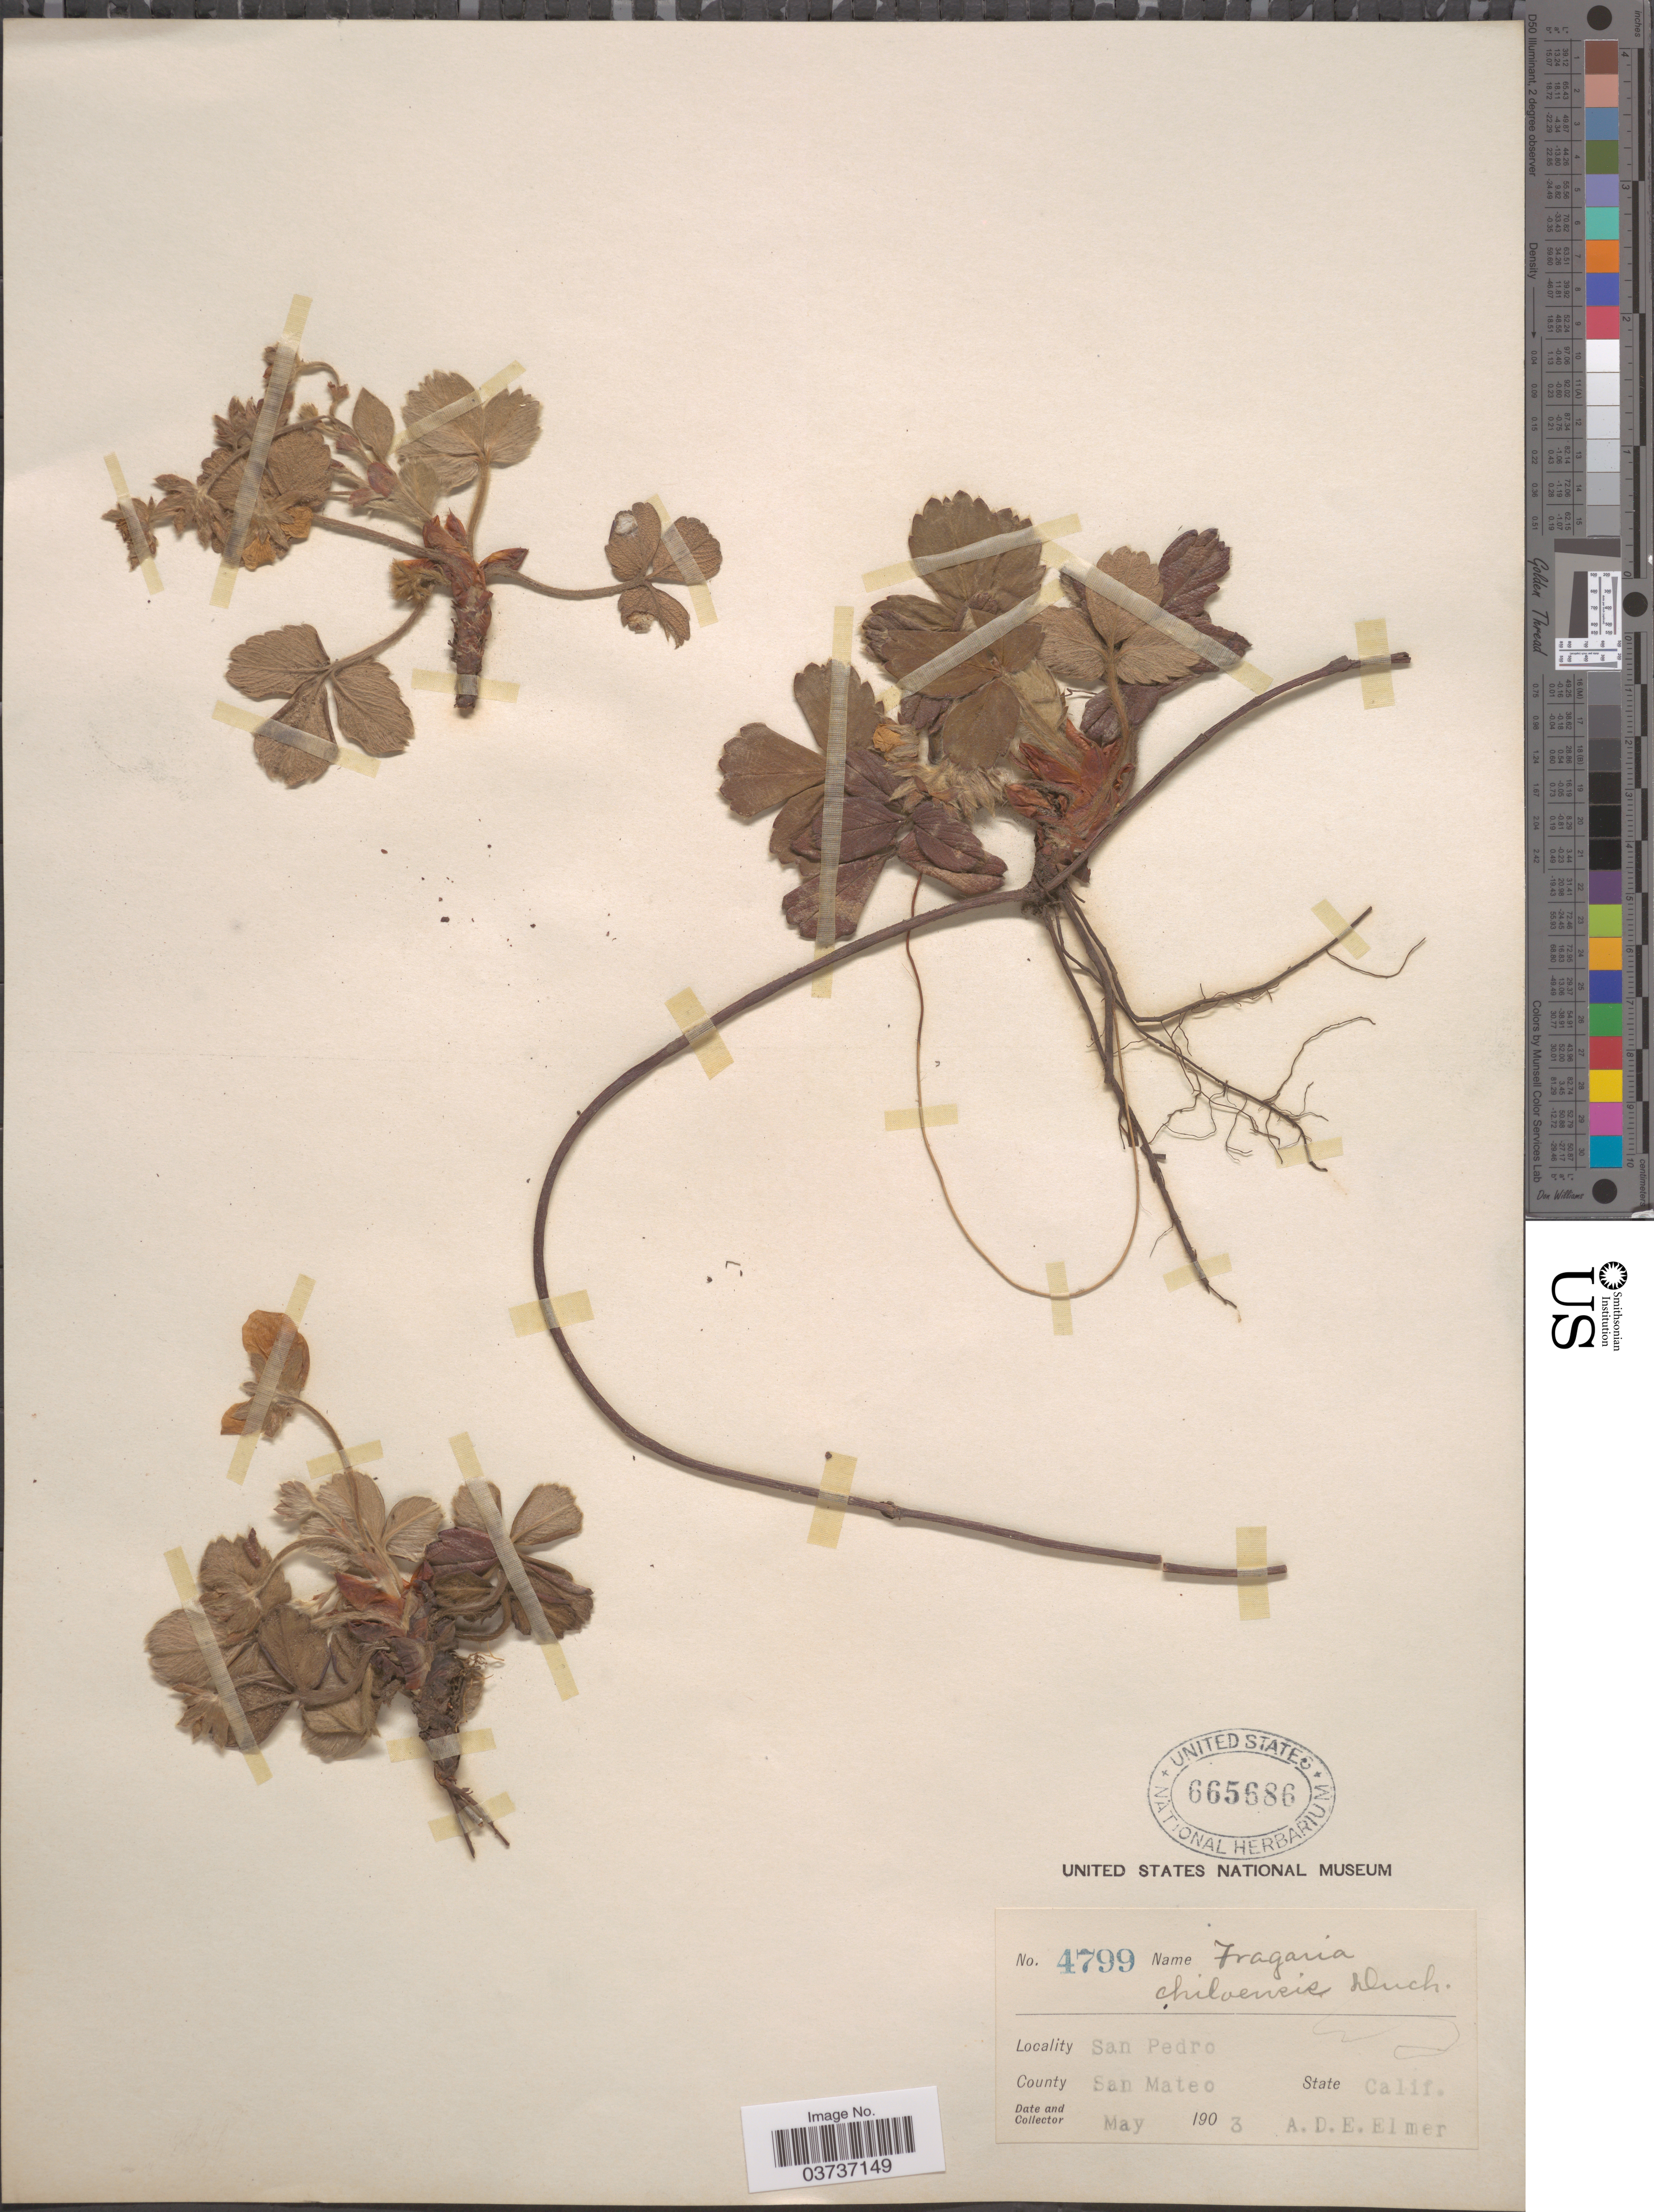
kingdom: Plantae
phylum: Tracheophyta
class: Magnoliopsida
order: Rosales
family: Rosaceae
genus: Fragaria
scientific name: Fragaria chiloensis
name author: (L.) Mill.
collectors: A. D. E. Elmer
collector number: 4799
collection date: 1903-05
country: United States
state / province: California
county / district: Los Angeles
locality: San Pedro. County San Mateo.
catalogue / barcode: US 665686